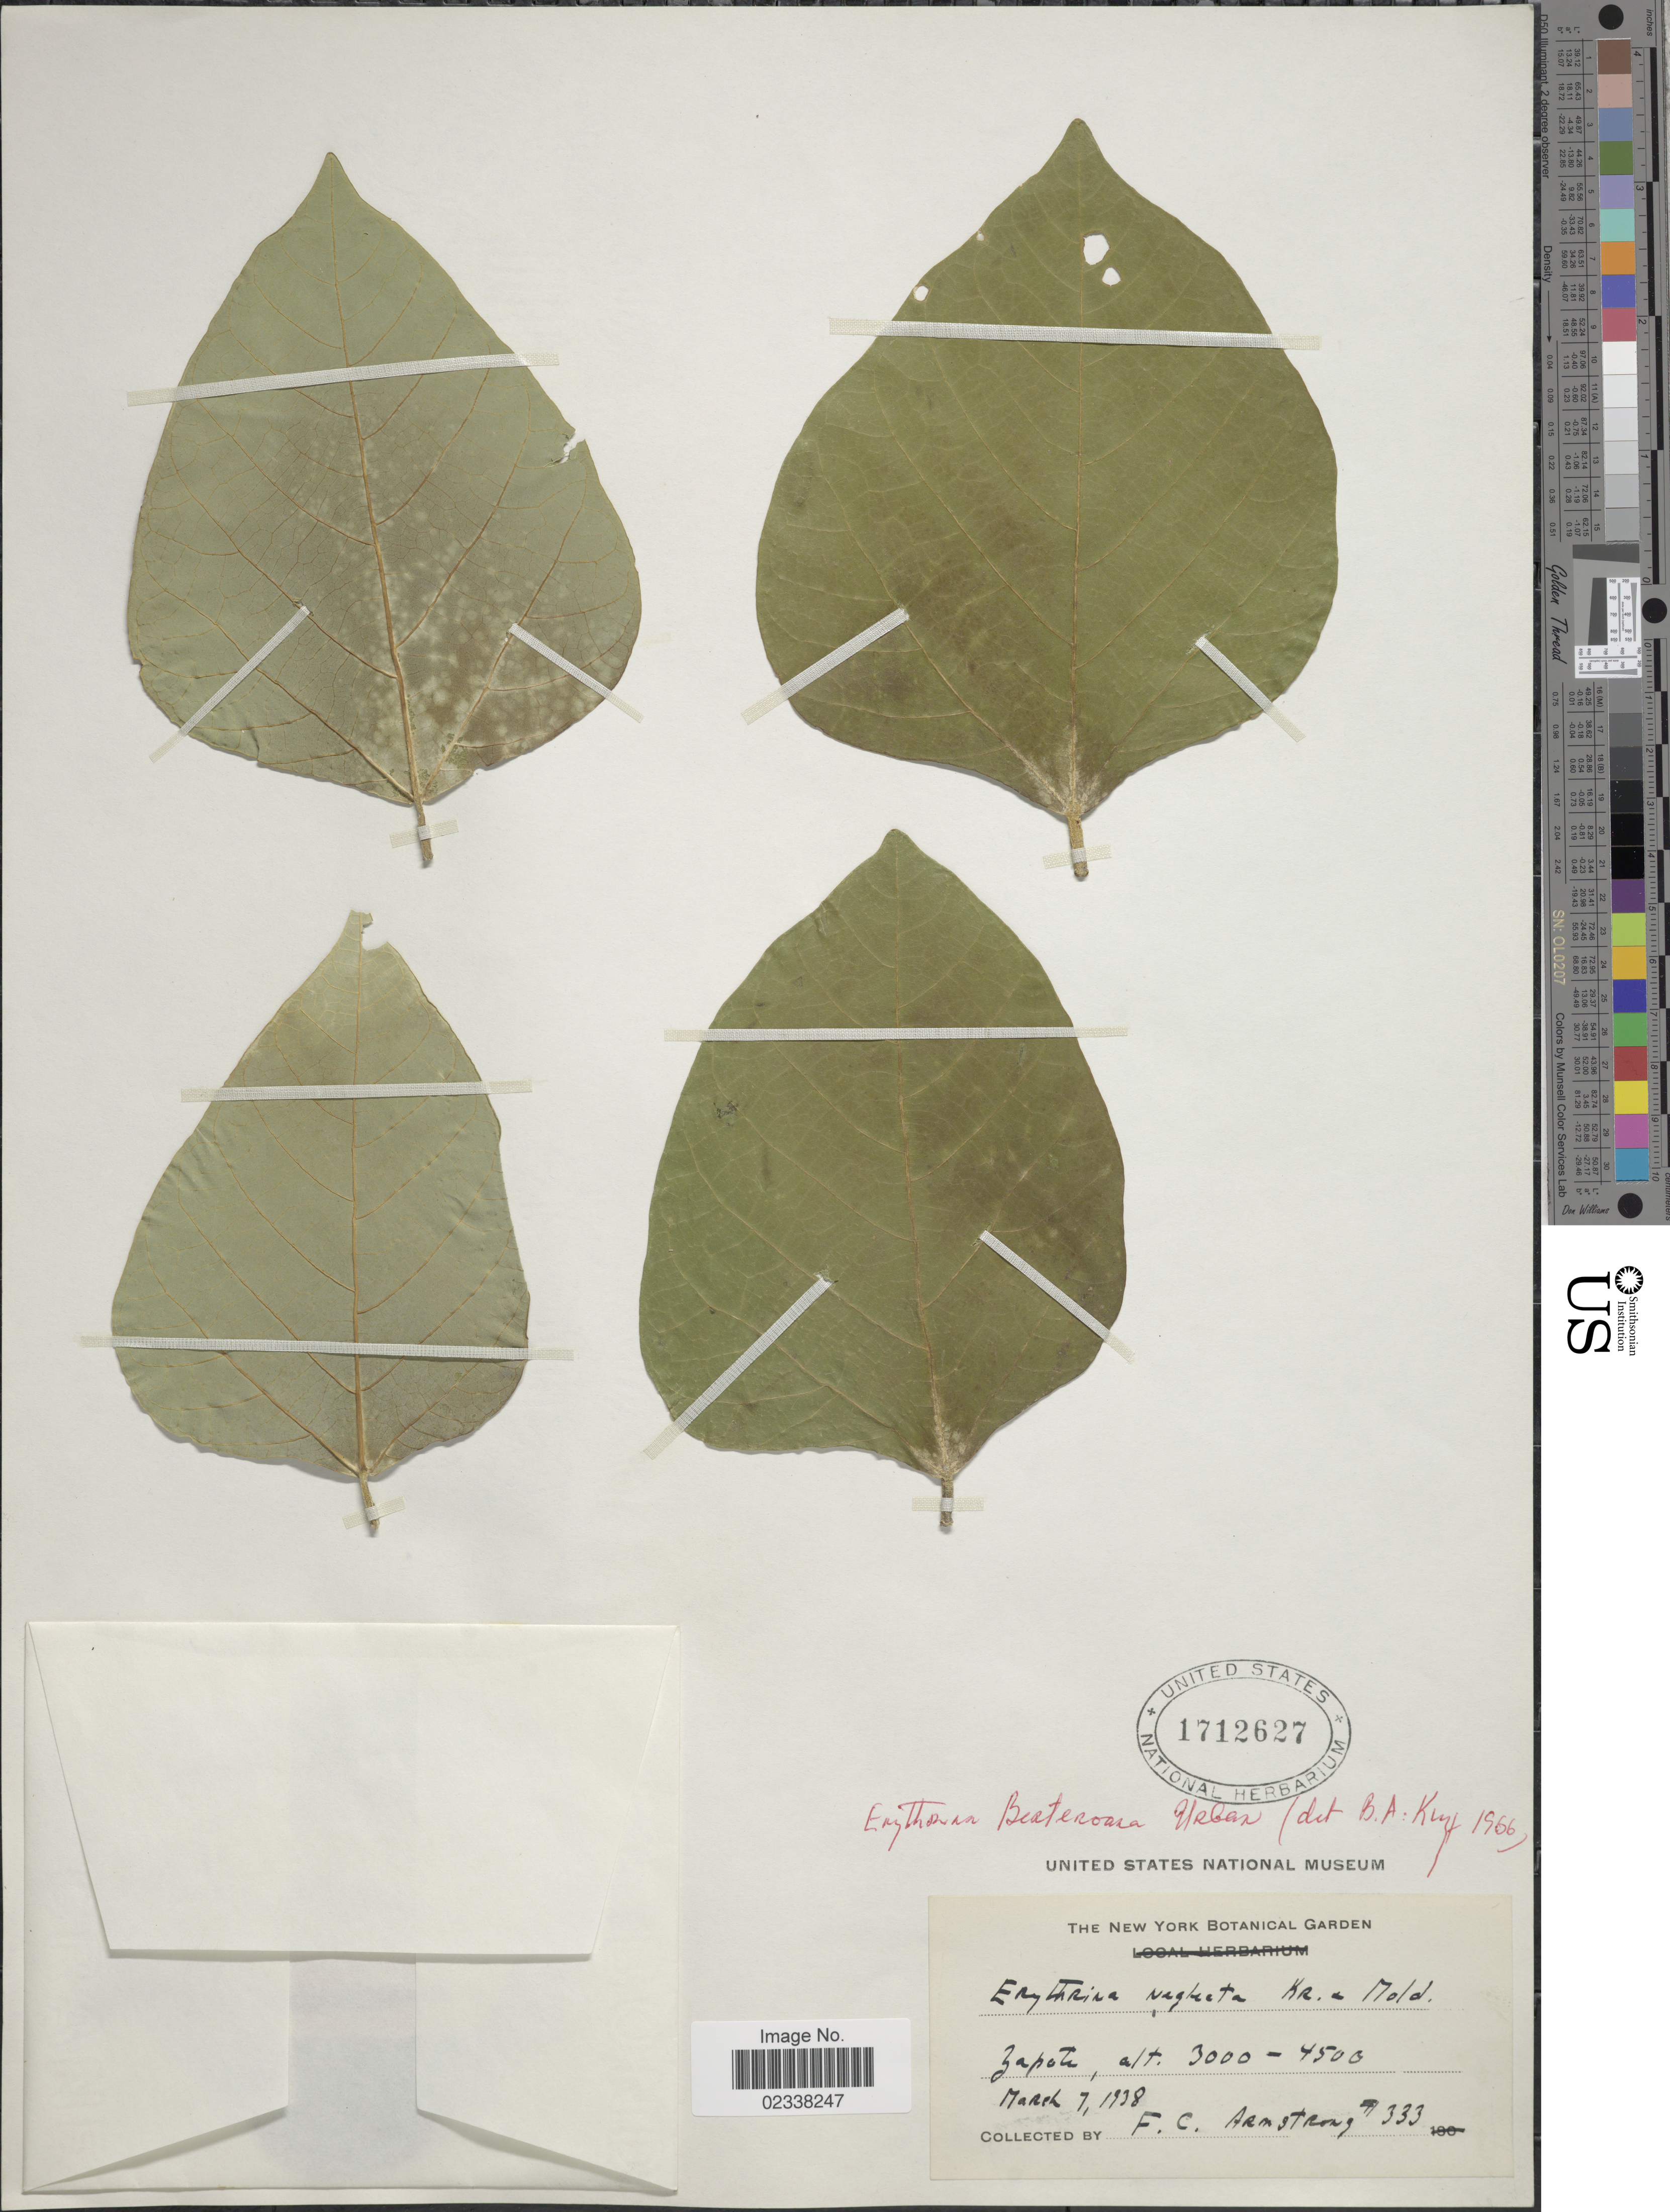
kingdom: Plantae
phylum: Tracheophyta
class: Magnoliopsida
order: Fabales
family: Fabaceae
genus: Erythrina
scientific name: Erythrina berteroana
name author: Urb.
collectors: F. Armstrong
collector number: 333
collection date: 1938-03-07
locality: Zapoti [interpreted]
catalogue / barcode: US 1712627